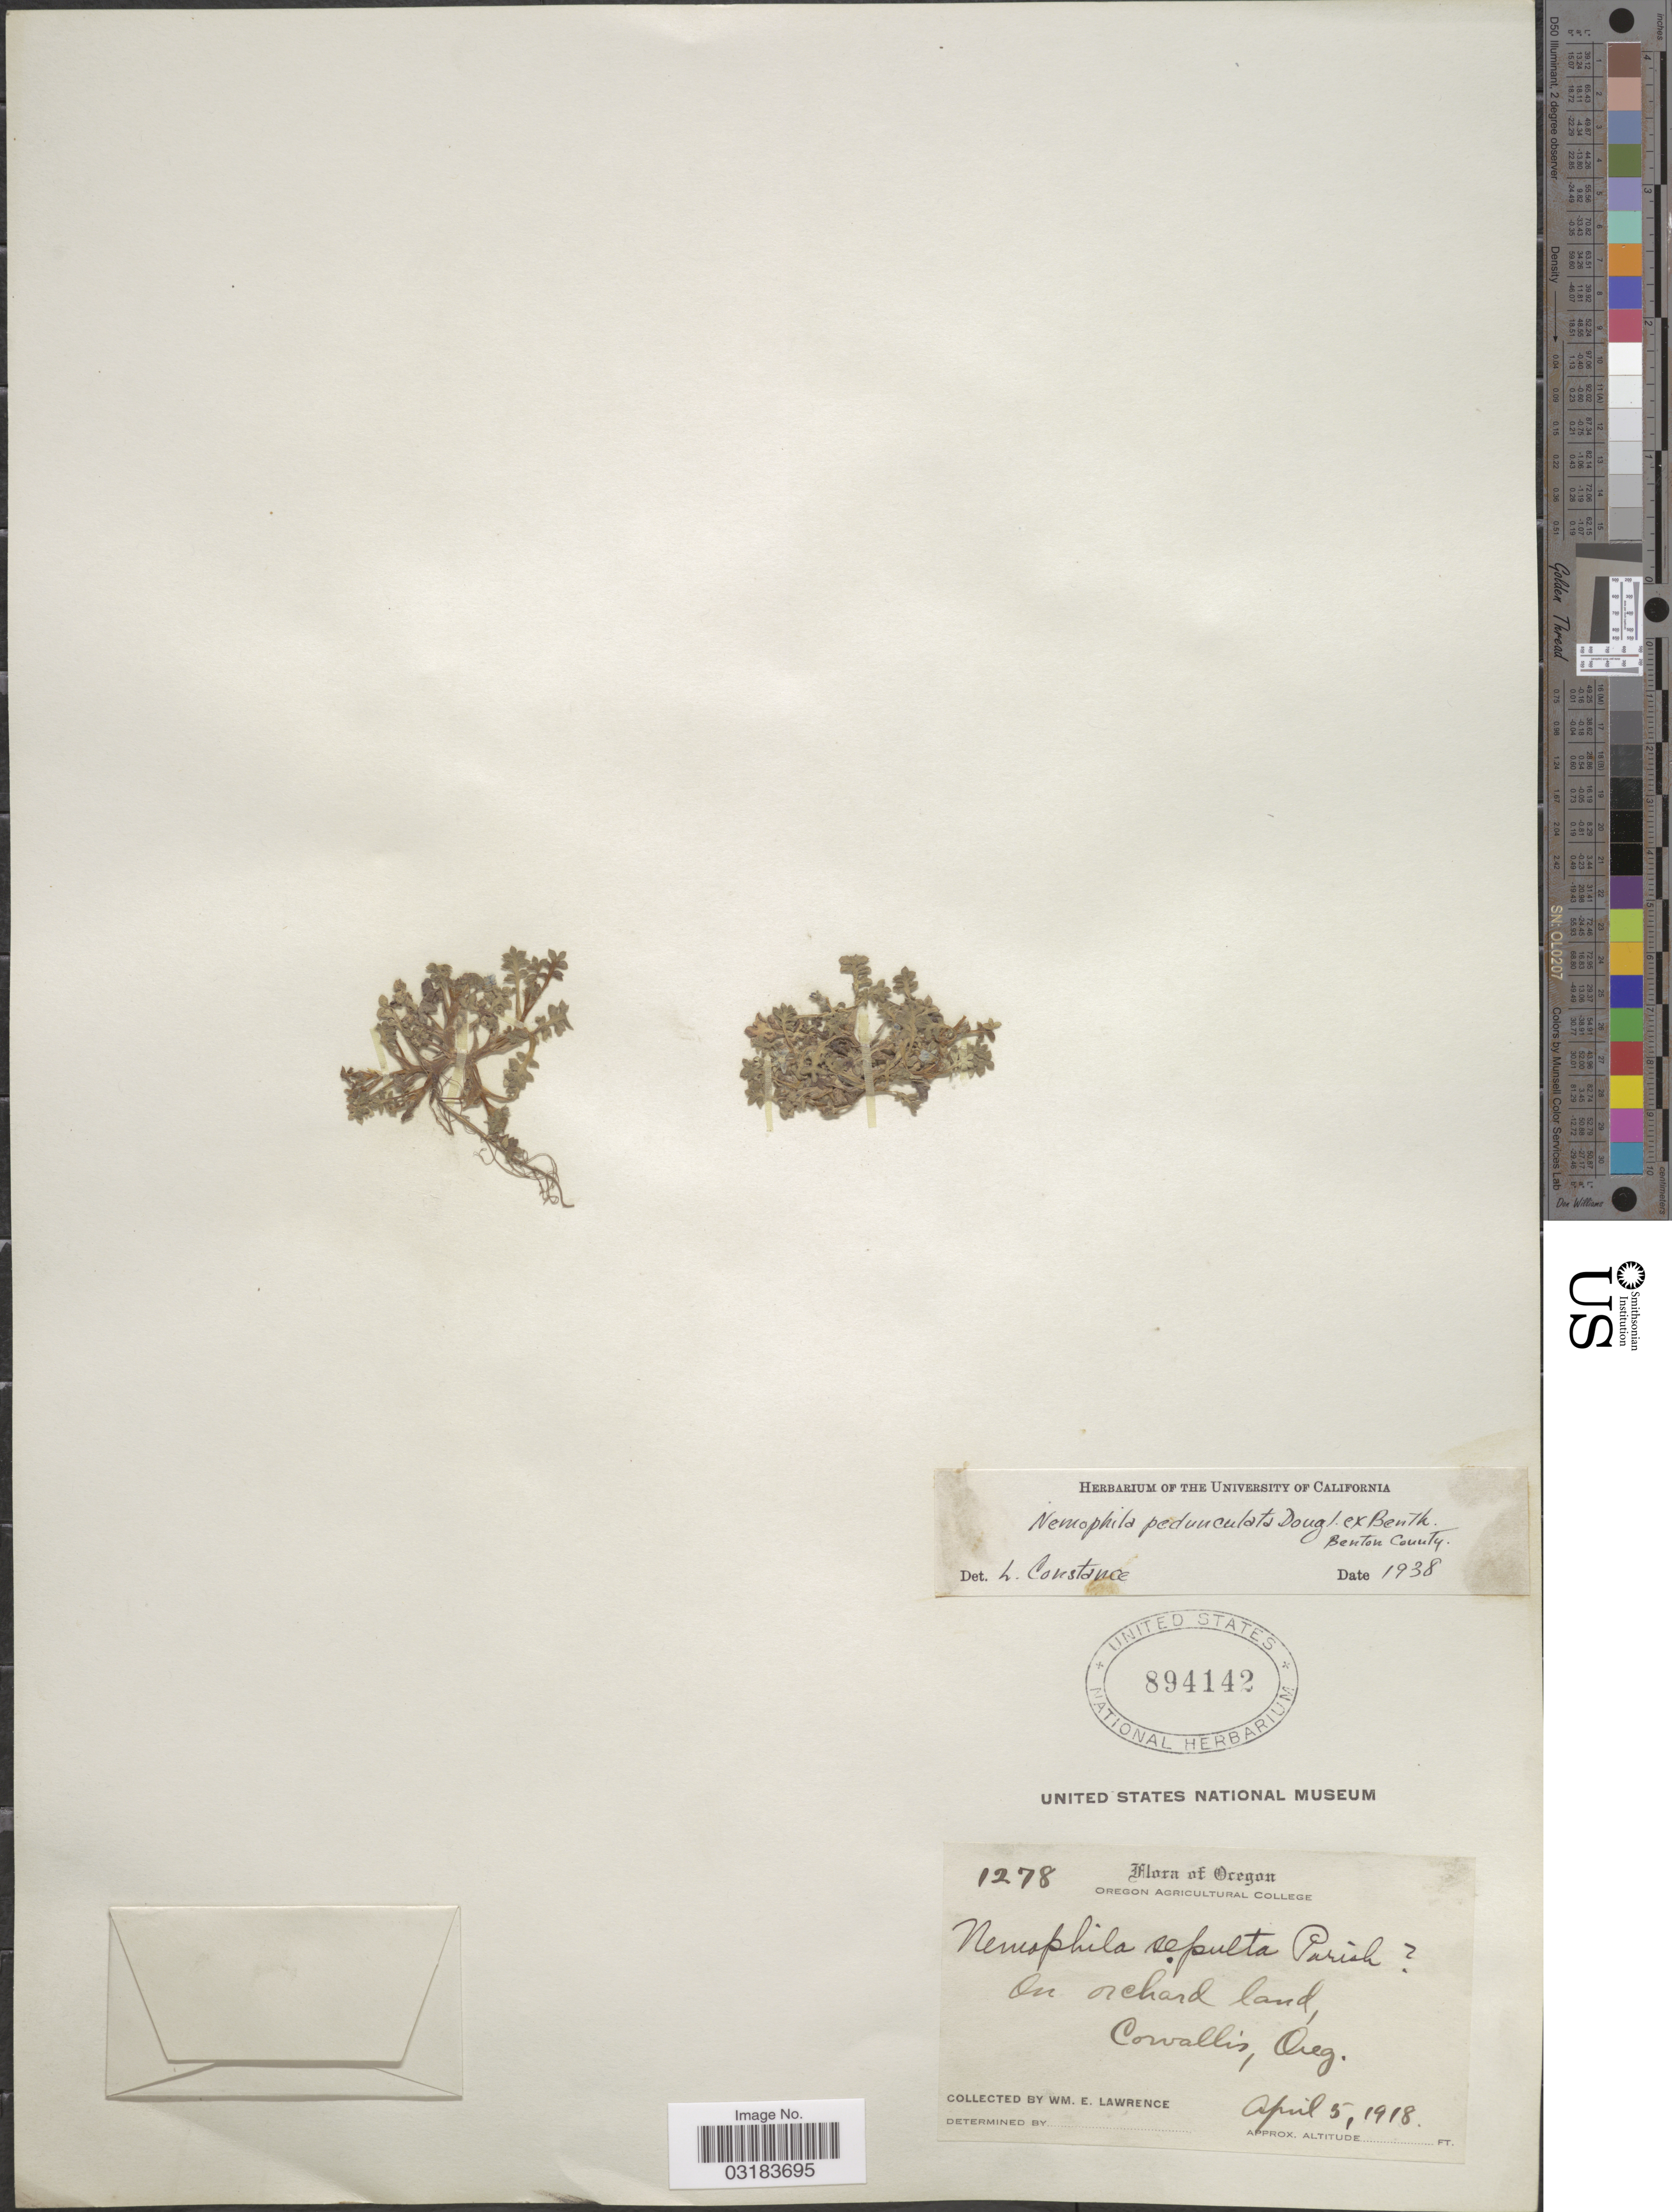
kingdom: Plantae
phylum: Tracheophyta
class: Magnoliopsida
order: Boraginales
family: Hydrophyllaceae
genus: Nemophila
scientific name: Nemophila pedunculata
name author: Douglas ex Benth.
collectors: W. Lawrence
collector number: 1278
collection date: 1918-04-05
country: United States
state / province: Oregon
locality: Corvallis, Oreg.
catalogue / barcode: US 894142